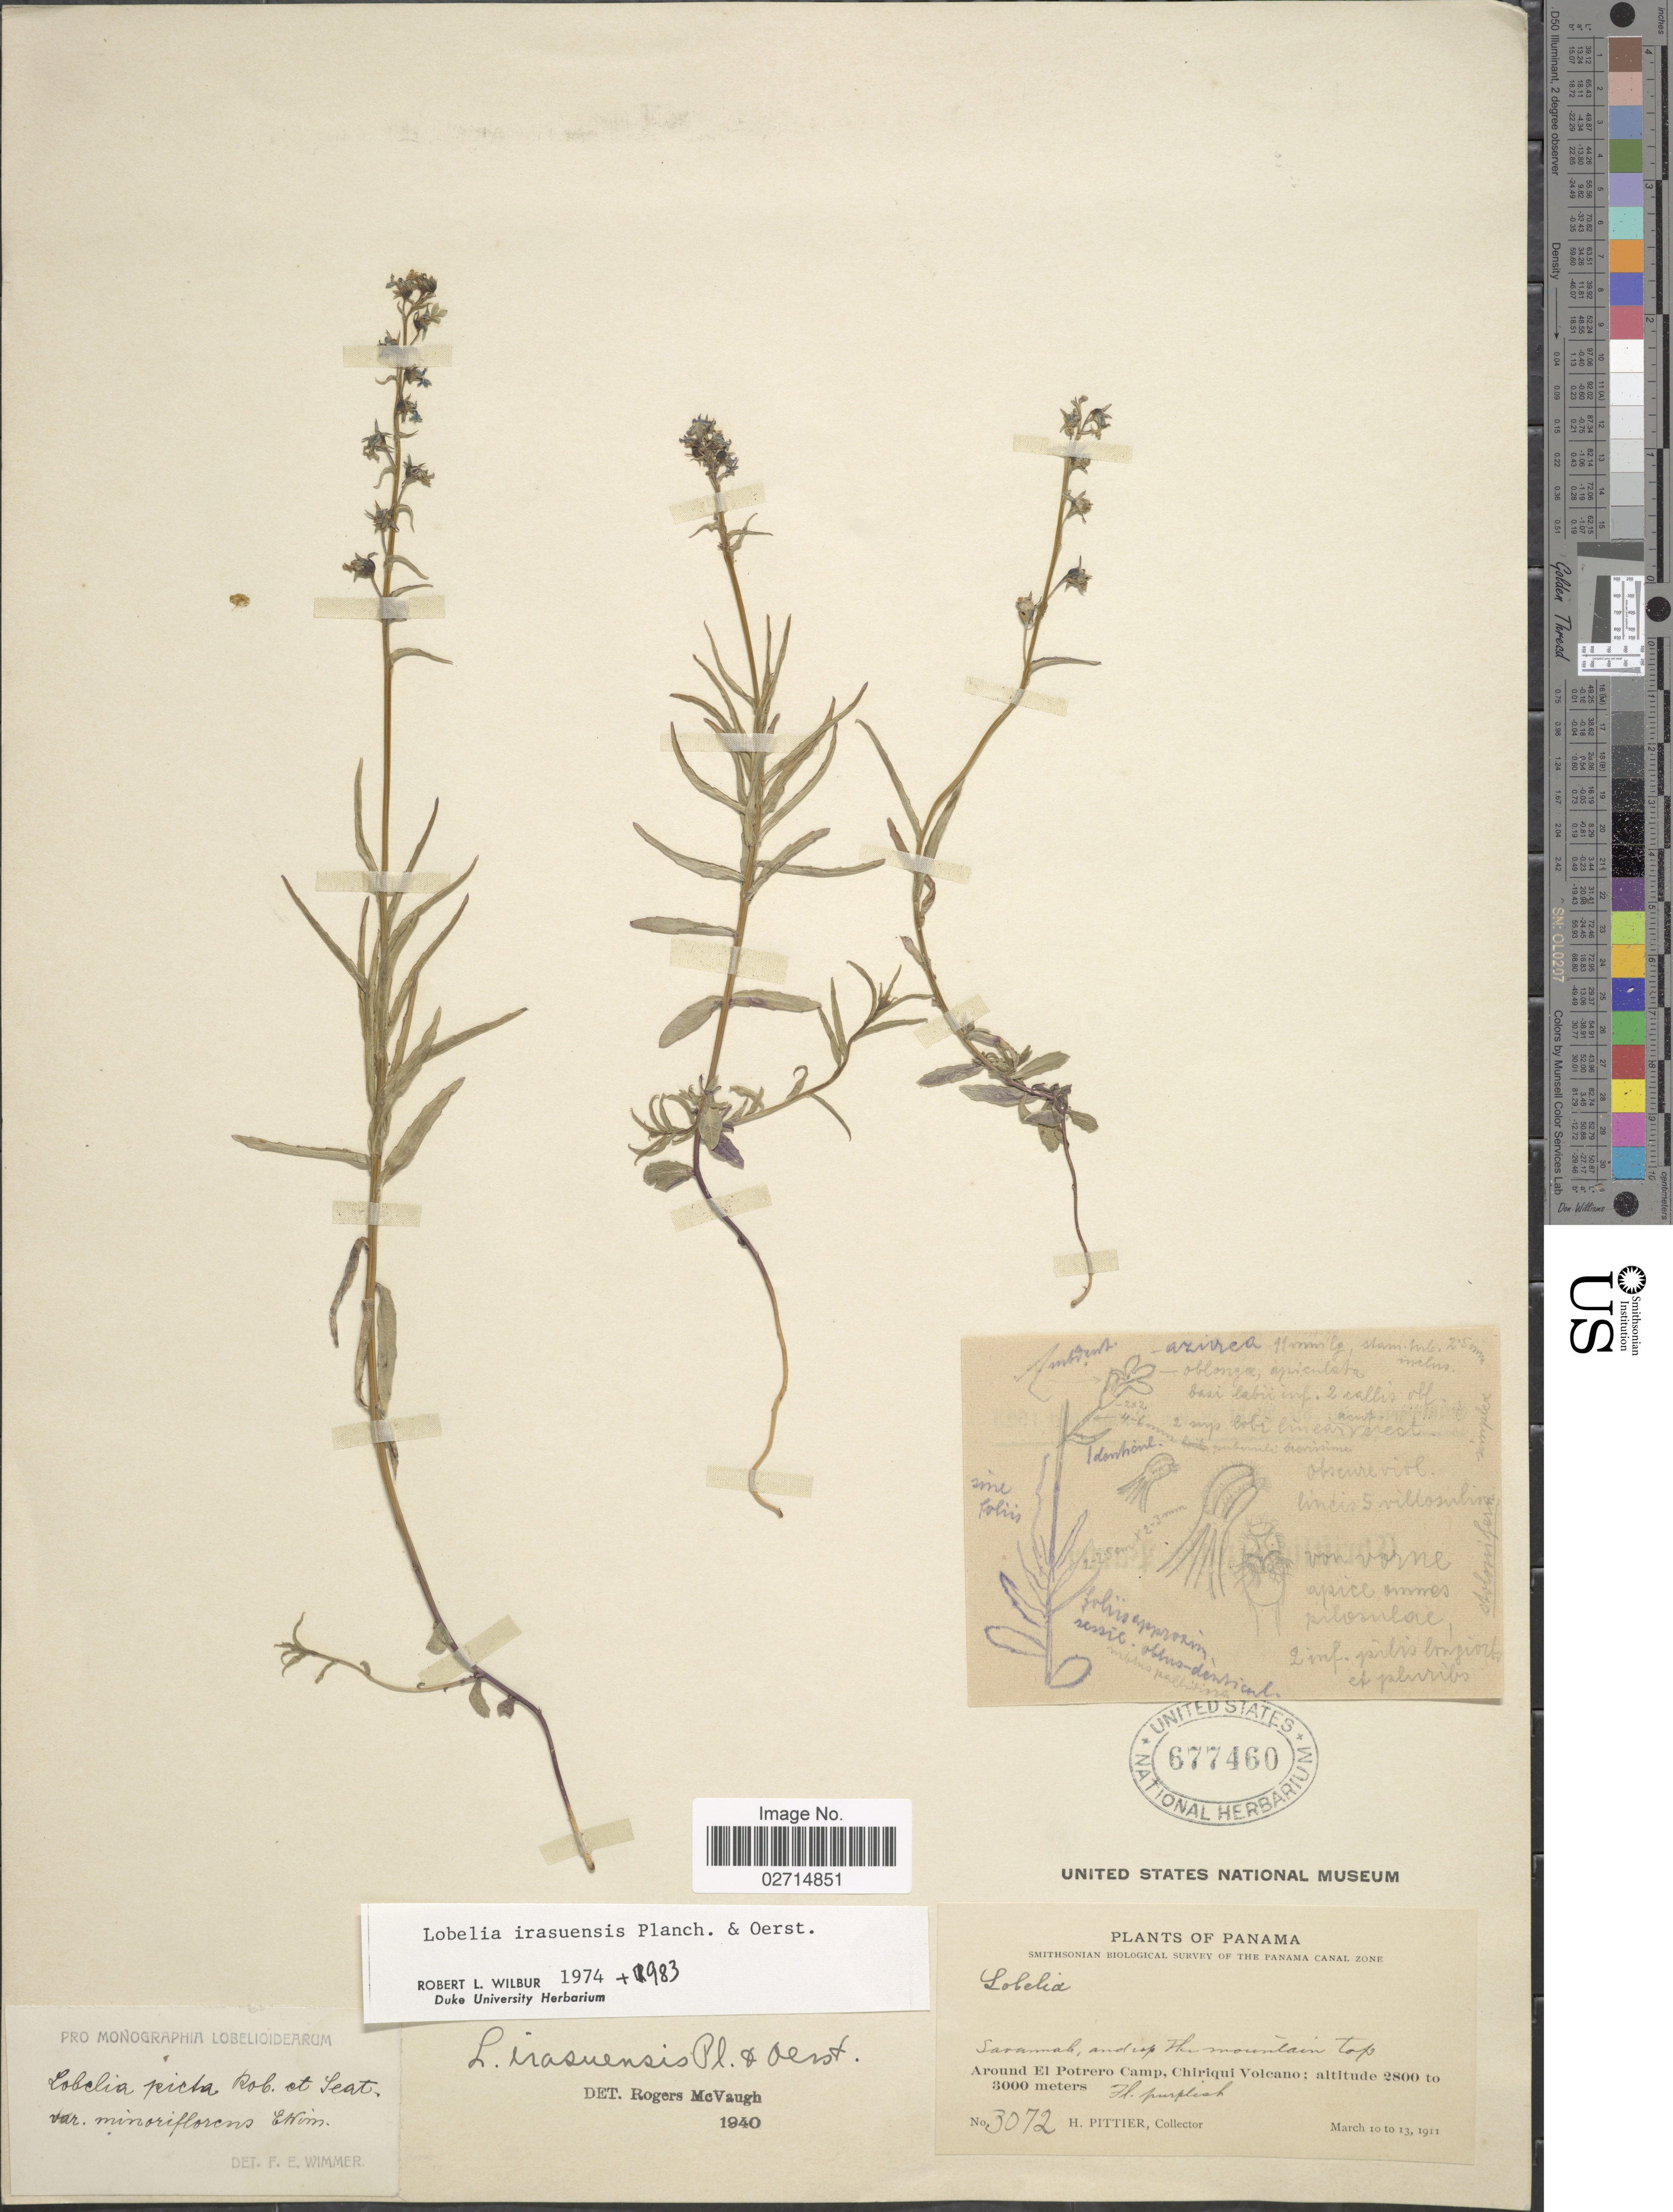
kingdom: Plantae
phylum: Tracheophyta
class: Magnoliopsida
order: Asterales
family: Campanulaceae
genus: Lobelia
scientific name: Lobelia irasuensis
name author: Planch. & Oerst.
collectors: H. F. Pittier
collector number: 3072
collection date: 1911-03-10/1911-03-13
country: Panama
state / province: Colón / Panamá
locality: Canal Zone. Savannah, and up the mountain top. Around el Potrero Camp, Chiriqui Volcano.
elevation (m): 2800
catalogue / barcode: US 677460